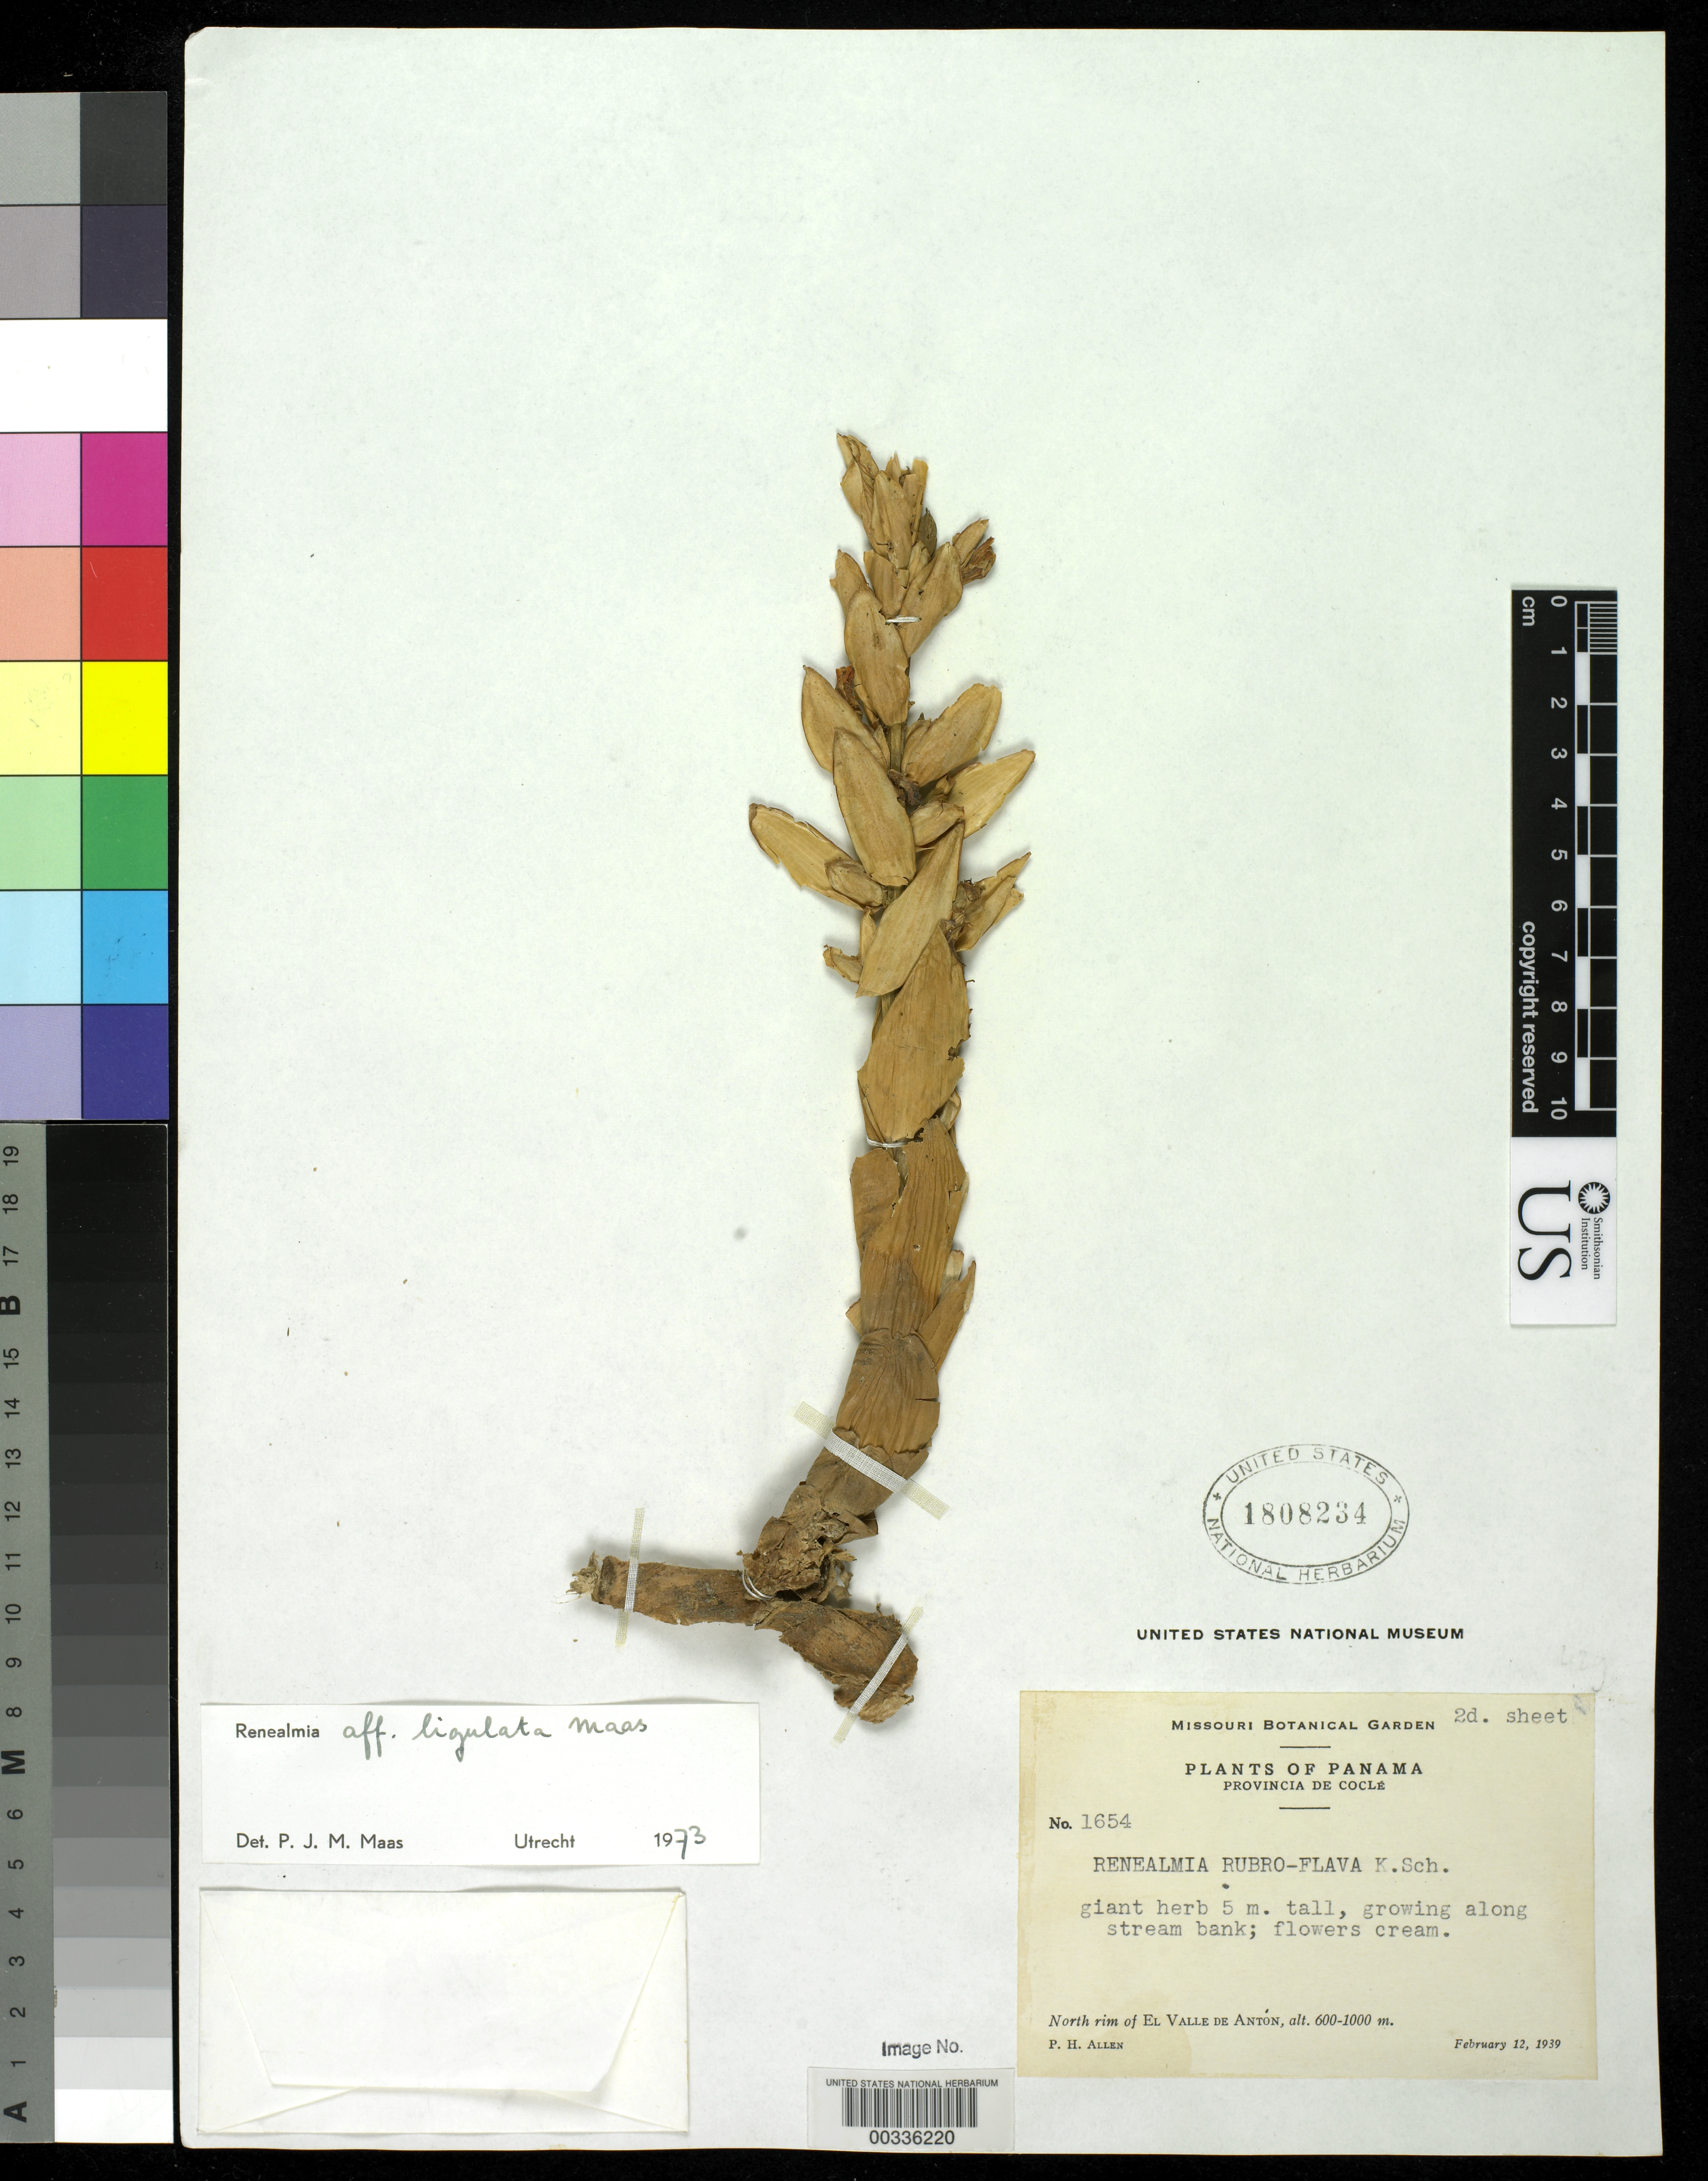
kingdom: Plantae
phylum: Tracheophyta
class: Liliopsida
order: Zingiberales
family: Zingiberaceae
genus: Renealmia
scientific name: Renealmia ligulata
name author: Maas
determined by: Maas, Paul J. M.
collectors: P. H. Allen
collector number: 1654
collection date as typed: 12 Feb 1939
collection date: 1939-02-12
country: Panama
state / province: Coclé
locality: N rim of el Valle De Anton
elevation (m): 600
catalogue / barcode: US 1808234